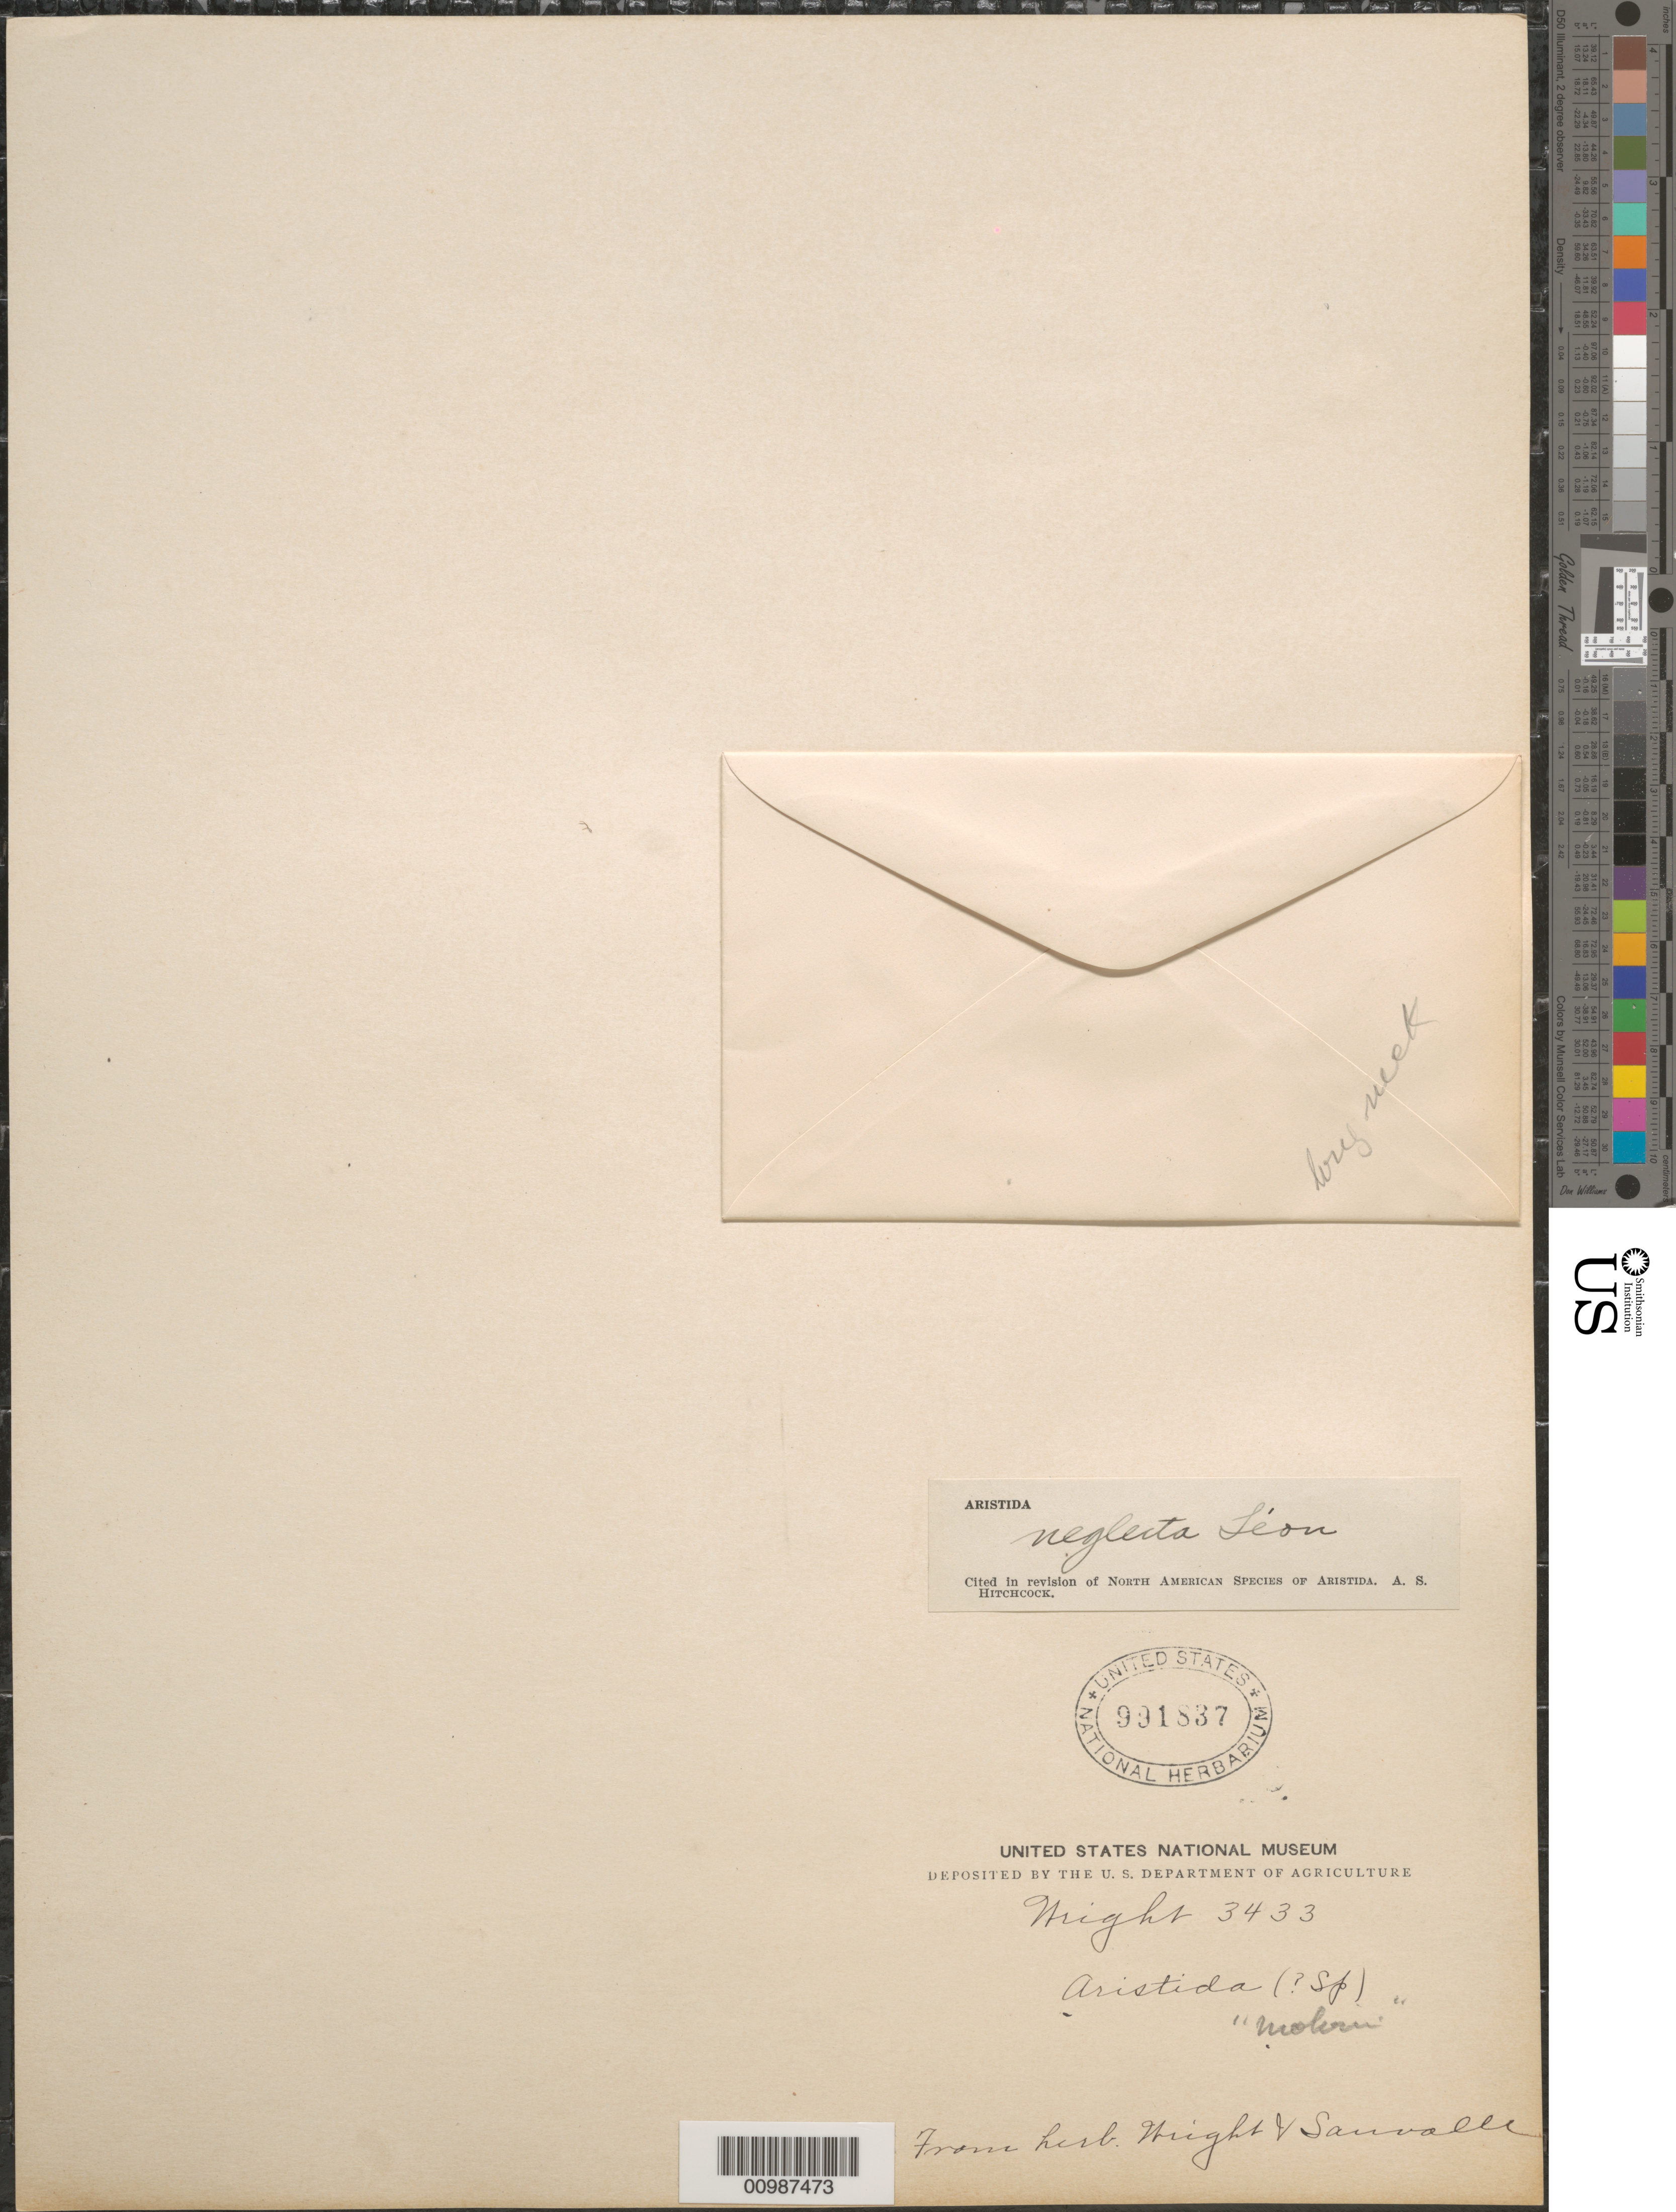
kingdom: Plantae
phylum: Tracheophyta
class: Liliopsida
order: Poales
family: Poaceae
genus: Aristida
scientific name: Aristida neglecta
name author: León ex Hitchc.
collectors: C. Wright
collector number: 3433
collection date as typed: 1800 to 1899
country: Cuba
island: Cuba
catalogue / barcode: US 991837